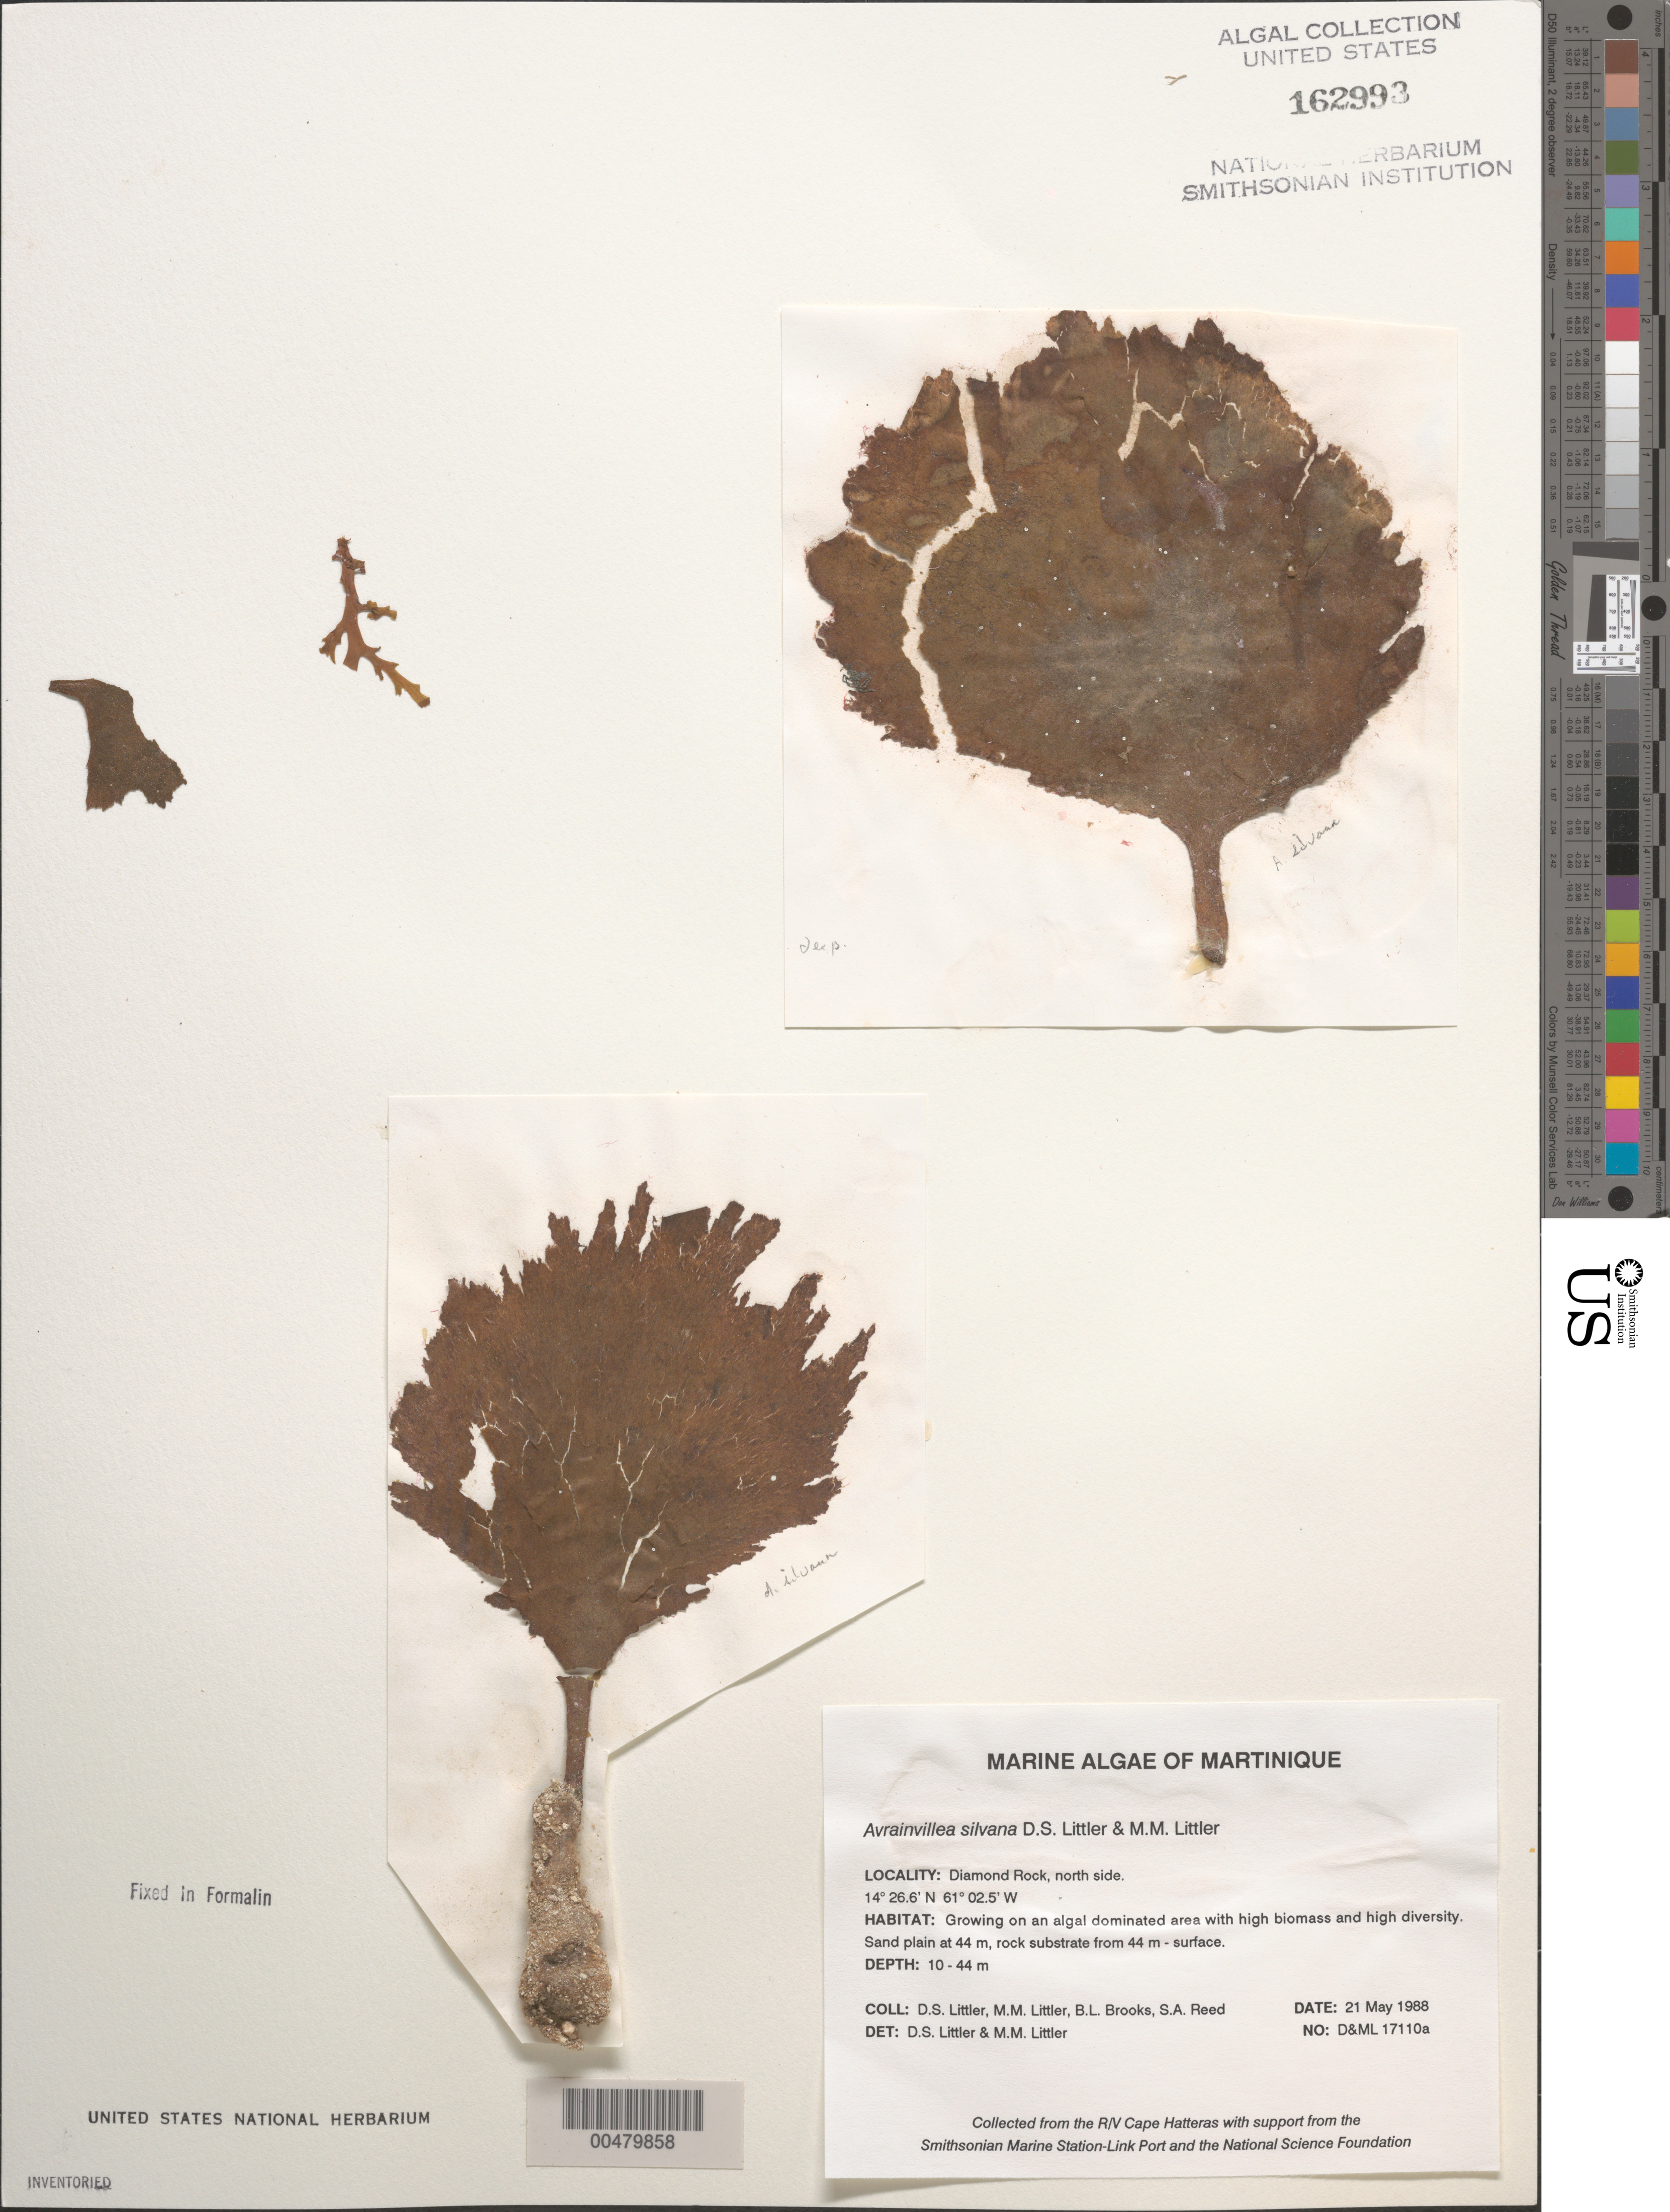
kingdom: Plantae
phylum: Chlorophyta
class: Ulvophyceae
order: Bryopsidales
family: Dichotomosiphonaceae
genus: Avrainvillea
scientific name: Avrainvillea silvana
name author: D.S. Littler & Littler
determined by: Littler, D. S.; Littler, M. M.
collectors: D. S. Littler, M. M. Littler, B. Brooks & S. Reed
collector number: D&ML 17110a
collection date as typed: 21 May 1988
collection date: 1988-05-21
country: Belize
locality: Diamond Rock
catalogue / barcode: US 162993